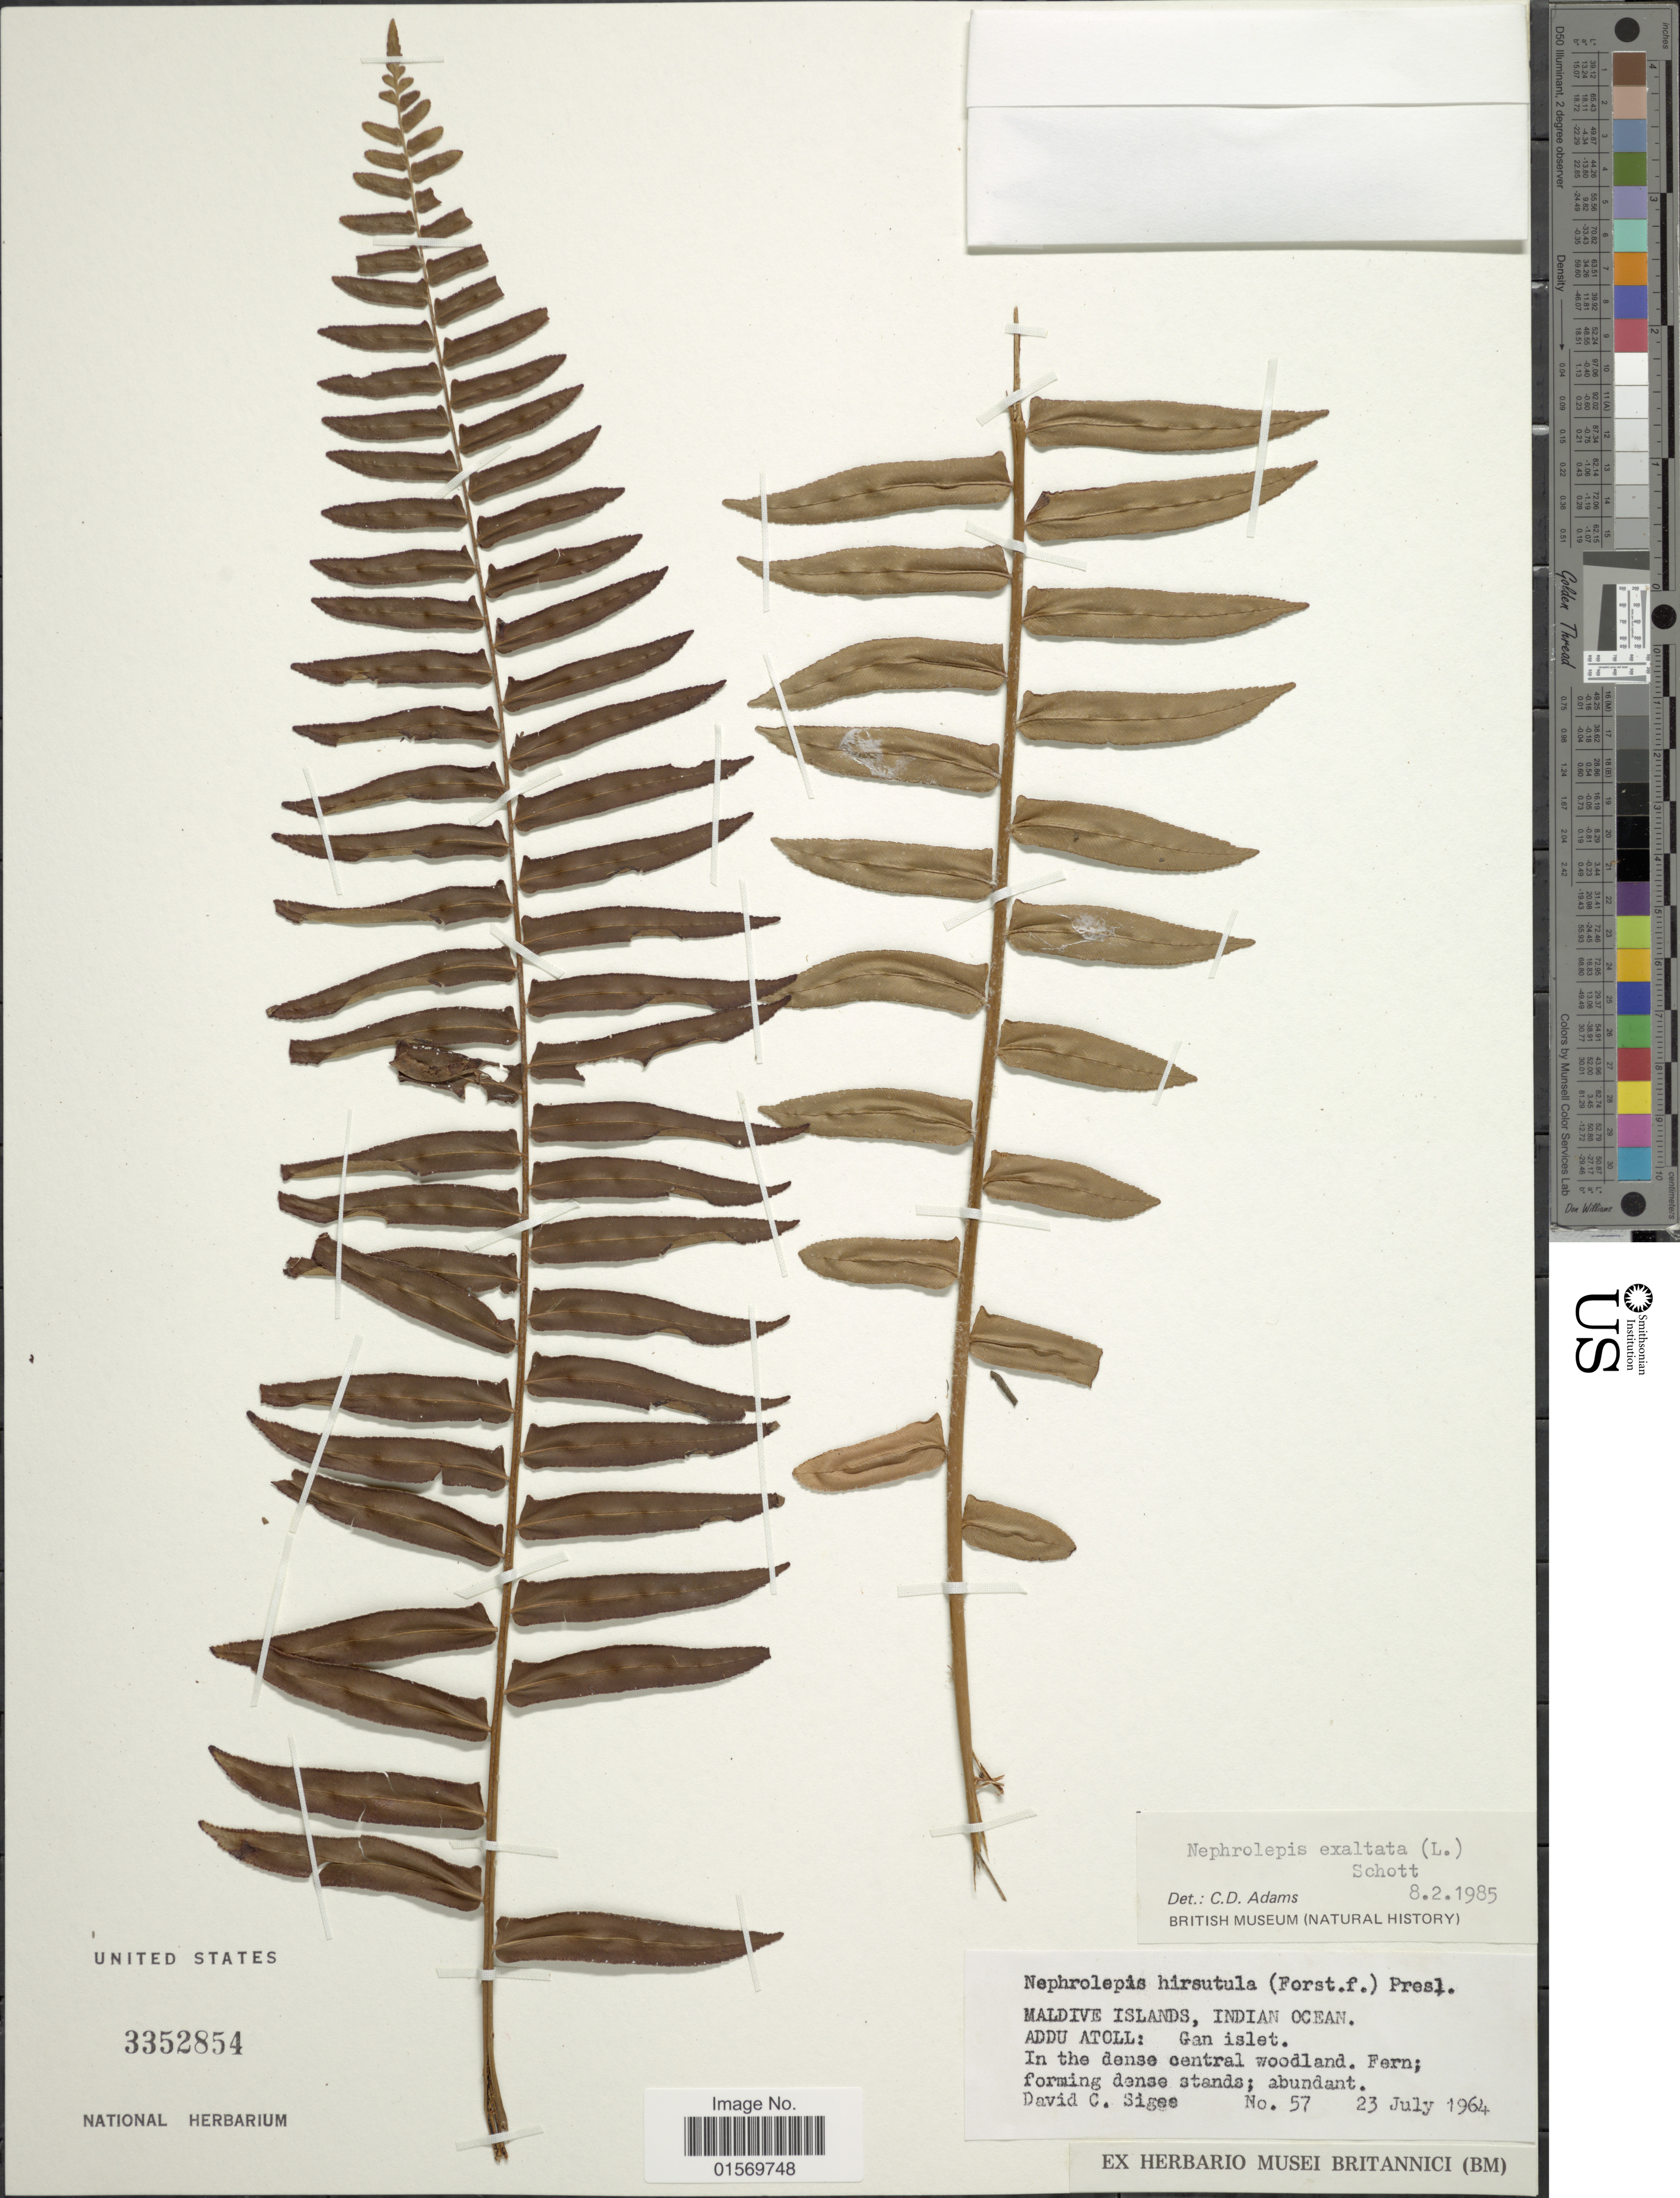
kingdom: Plantae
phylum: Tracheophyta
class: Polypodiopsida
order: Polypodiales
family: Nephrolepidaceae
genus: Nephrolepis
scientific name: Nephrolepis exaltata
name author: (L.) Schott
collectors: D. C. Sigee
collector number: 57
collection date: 1964-07-23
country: Maldive Islands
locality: Indian Ocean, Addu Atoll: Gan islet.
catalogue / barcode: US 3352854